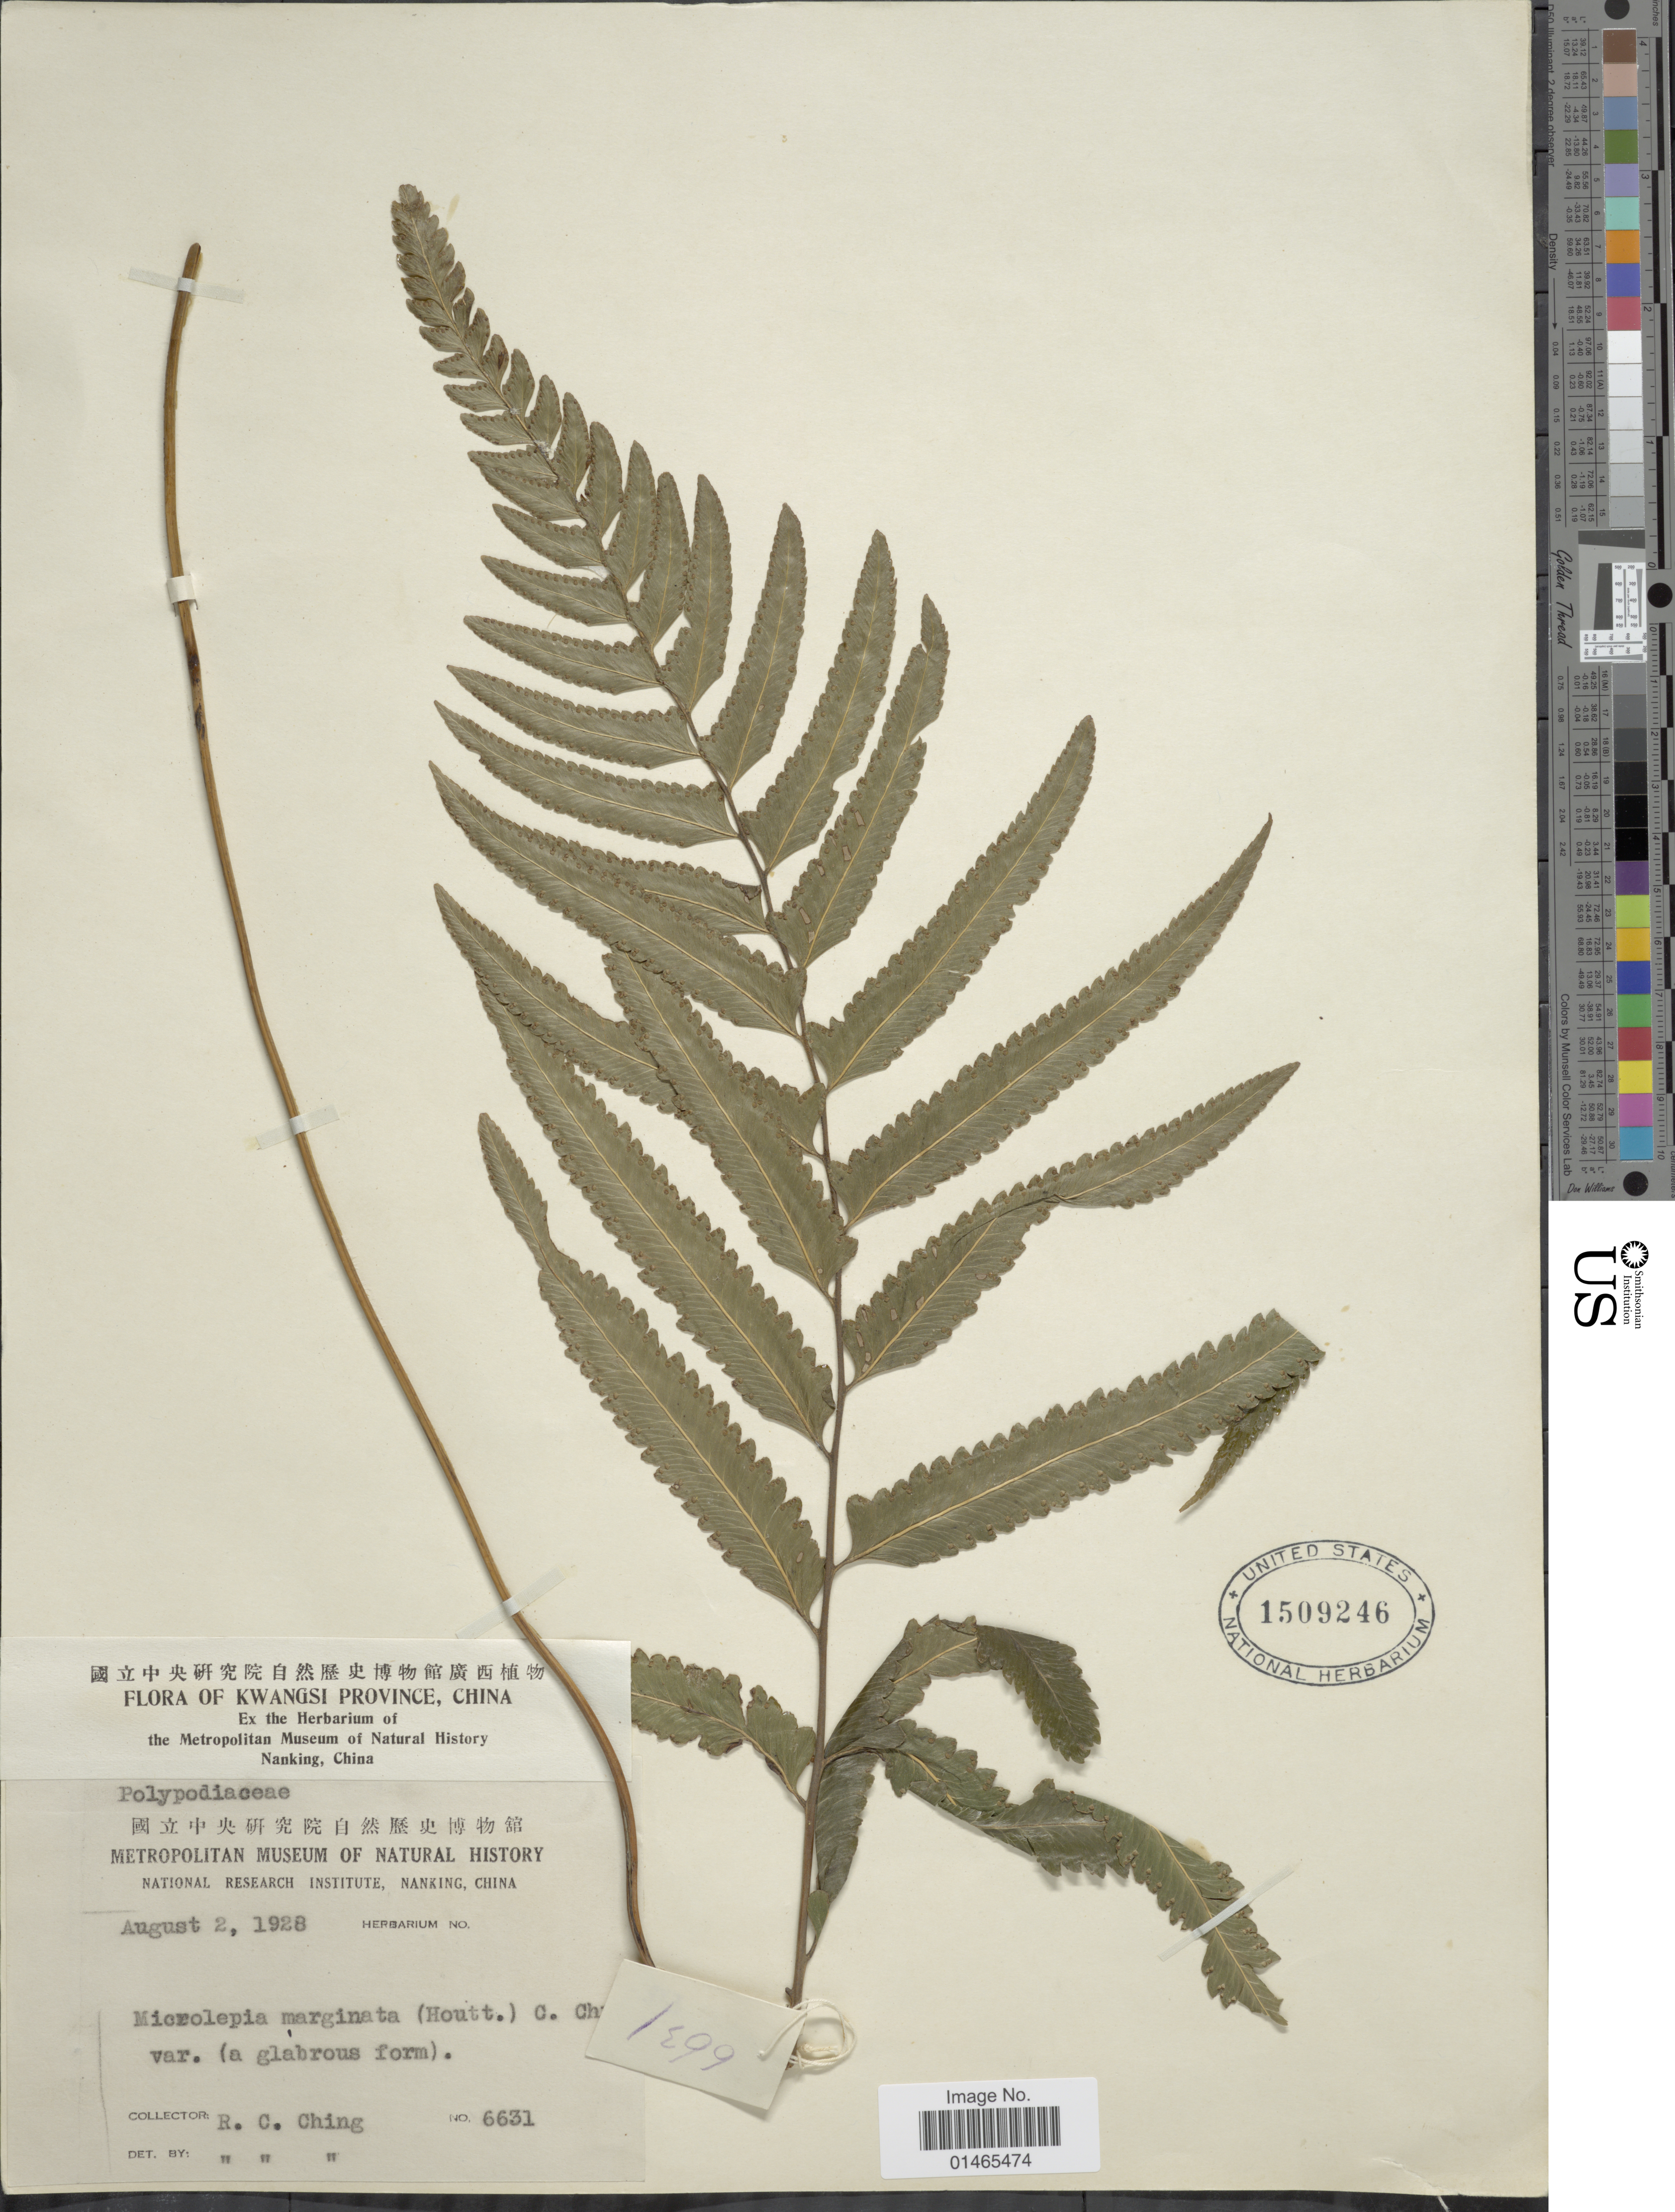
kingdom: Plantae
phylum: Tracheophyta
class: Polypodiopsida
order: Polypodiales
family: Dennstaedtiaceae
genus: Microlepia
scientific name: Microlepia marginata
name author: (Houtt.) C. Chr.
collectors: R. C. Ching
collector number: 6631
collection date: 1928-08-02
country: China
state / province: Guangxi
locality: Kwangsi Province, China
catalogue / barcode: US 1509246